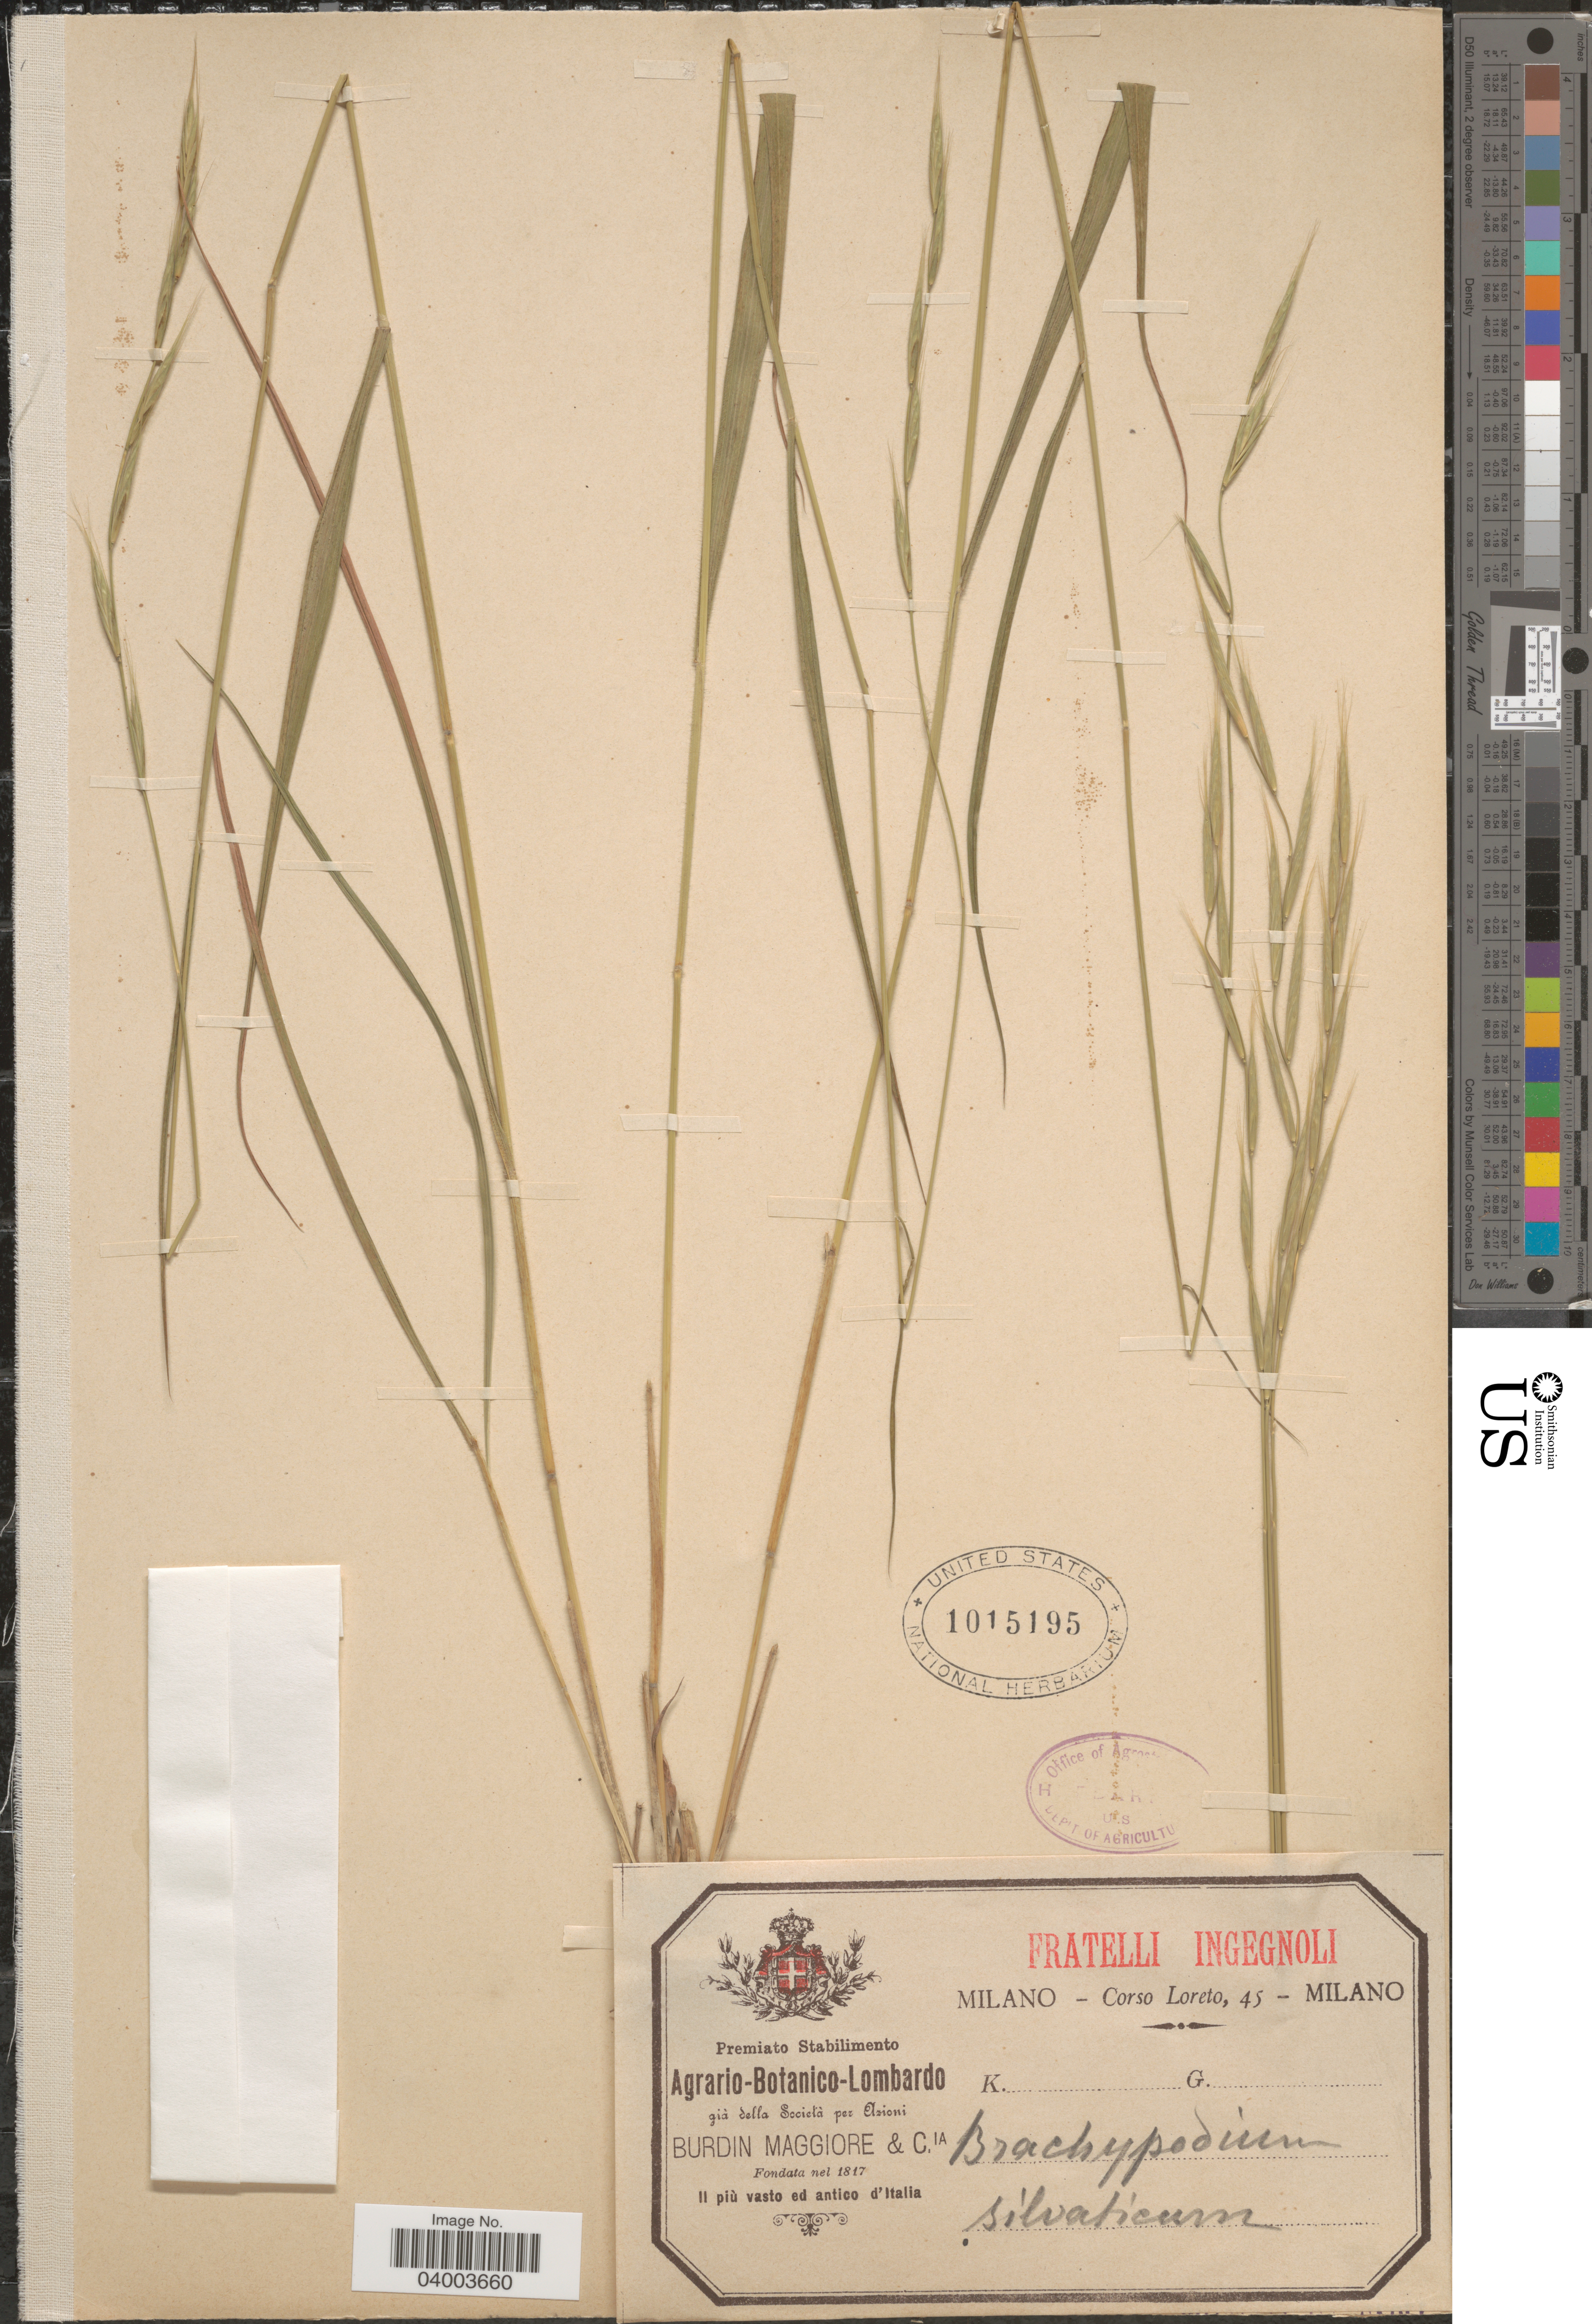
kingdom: Plantae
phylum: Tracheophyta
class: Liliopsida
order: Poales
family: Poaceae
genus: Brachypodium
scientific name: Brachypodium sylvaticum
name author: (Huds.) P. Beauv.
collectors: Loreto, C.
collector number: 45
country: Italy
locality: Milano.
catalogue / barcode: US 1015195